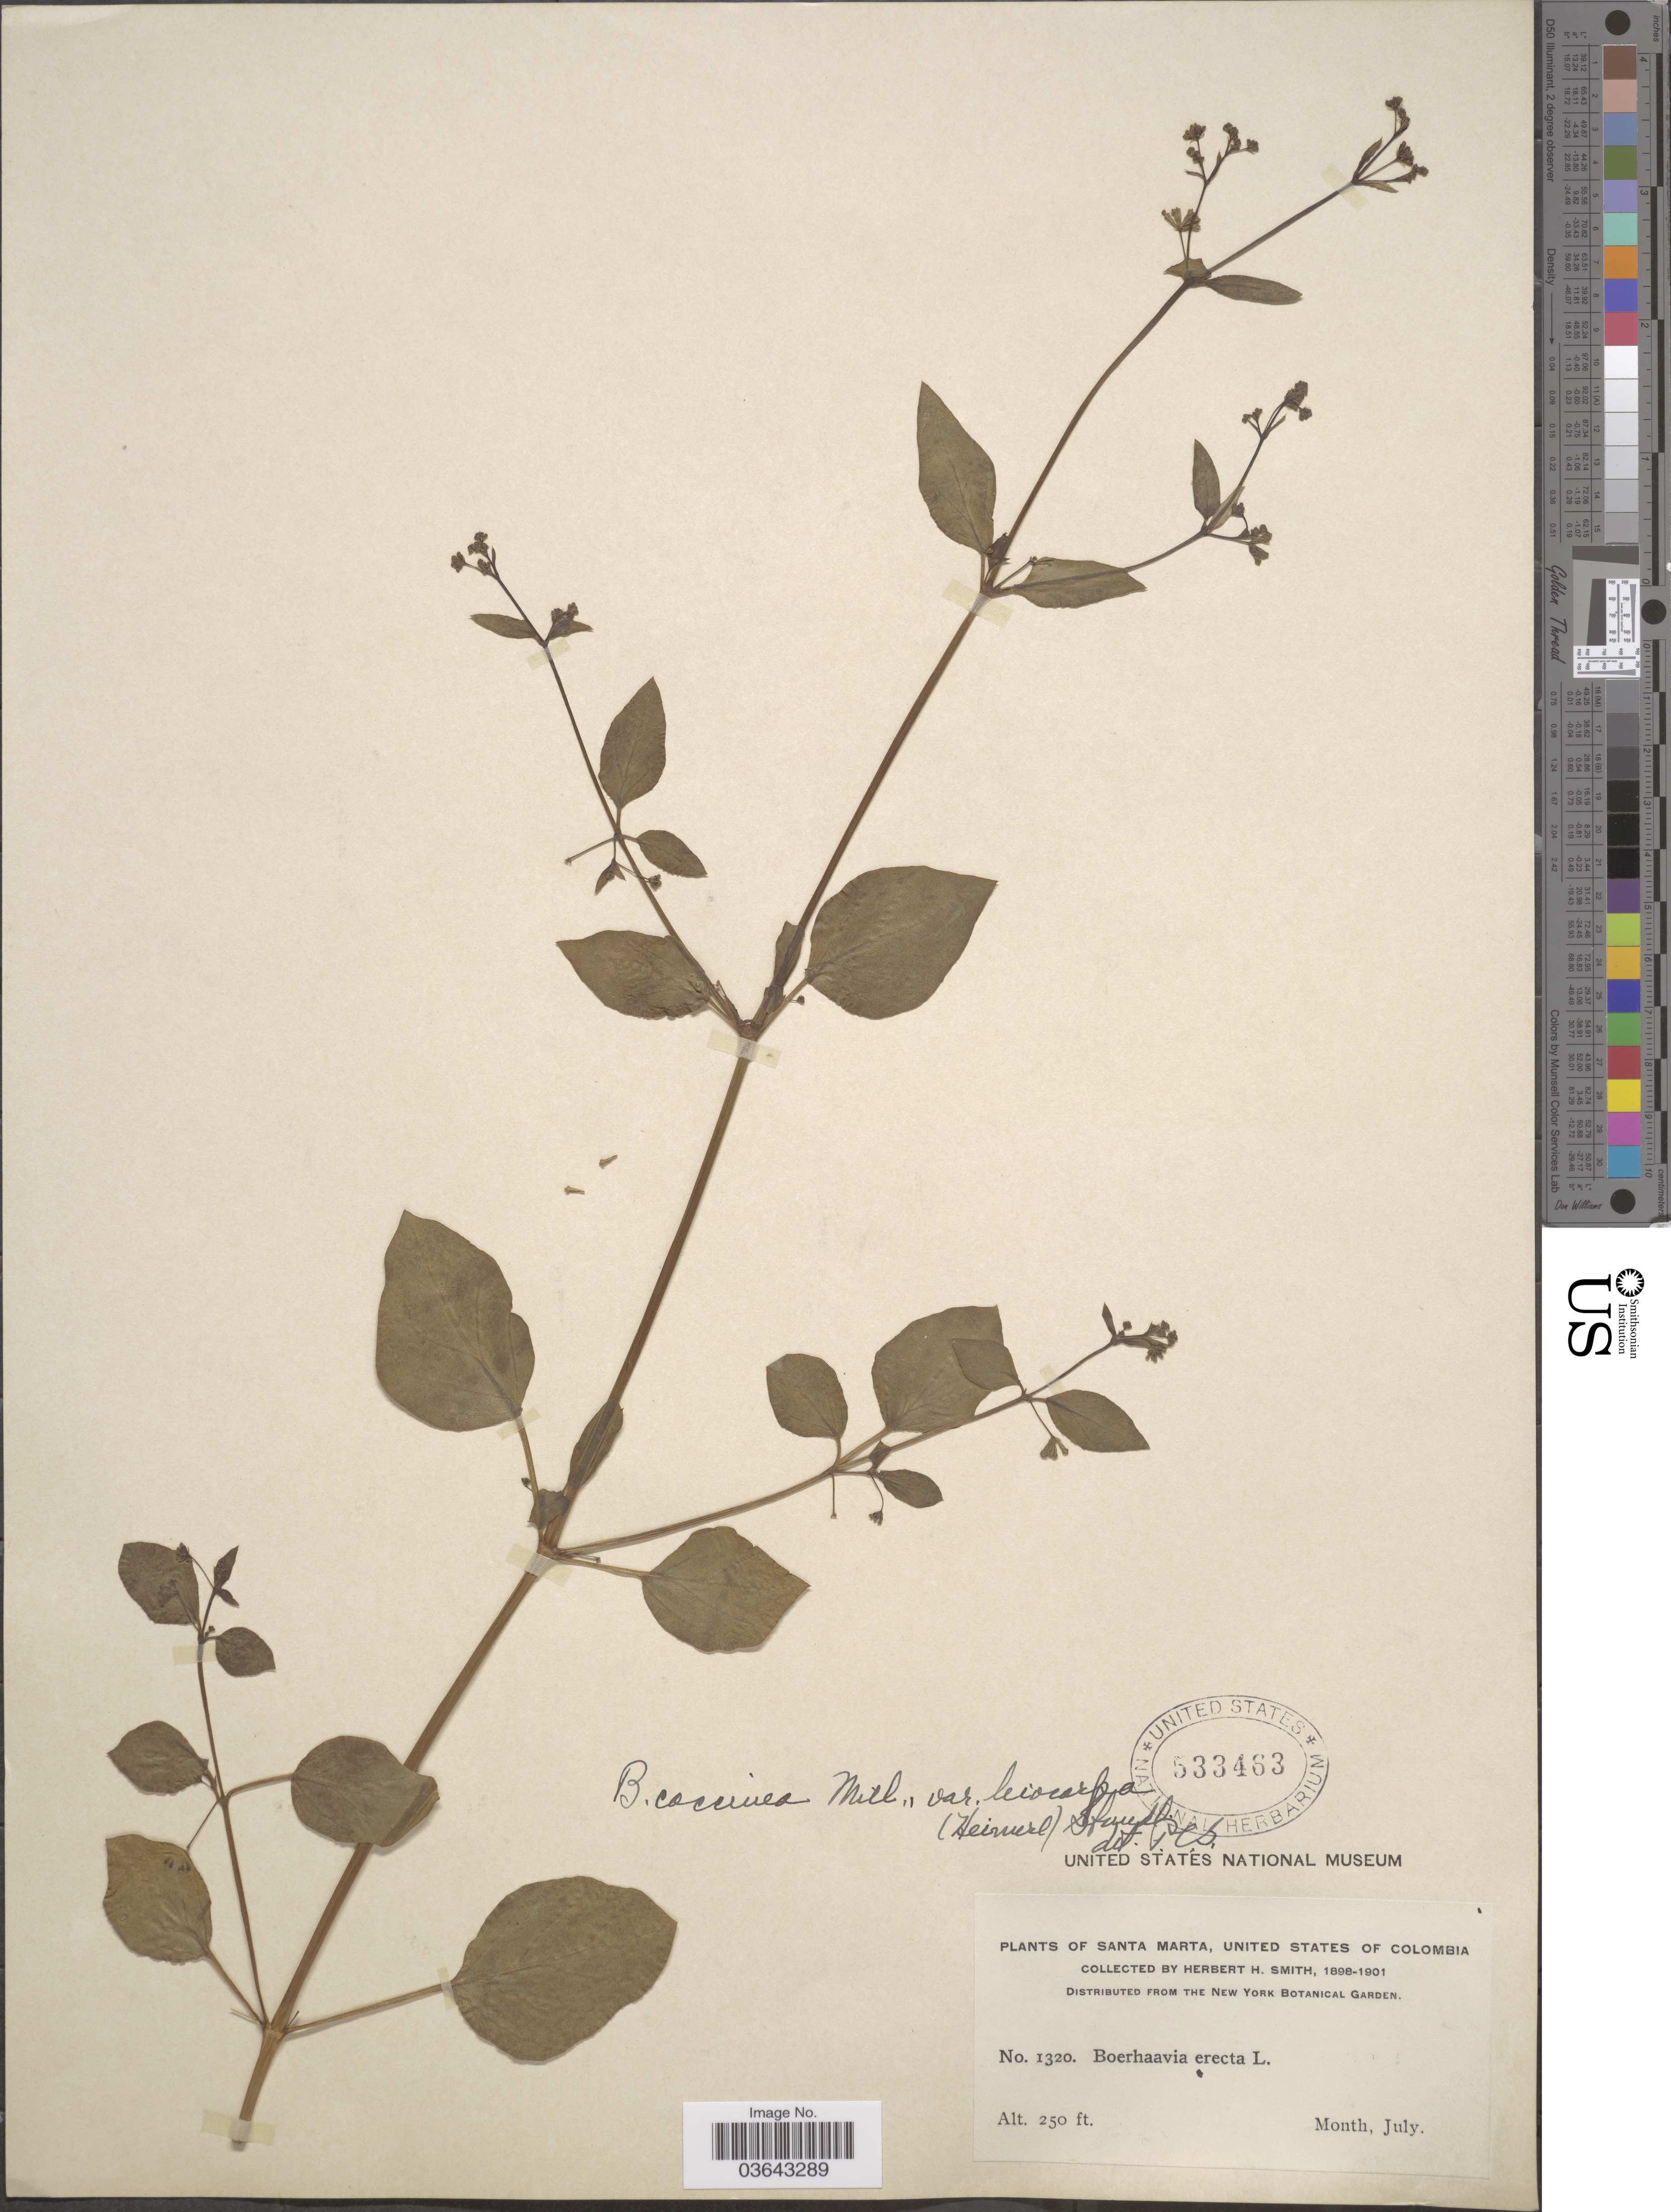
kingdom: Plantae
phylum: Tracheophyta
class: Magnoliopsida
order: Caryophyllales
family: Nyctaginaceae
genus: Boerhavia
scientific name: Boerhavia diffusa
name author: L.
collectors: Herbert H. Smith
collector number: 1320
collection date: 1898-07/1901-07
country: Colombia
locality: Santa Marta, United States of Colombia.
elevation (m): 76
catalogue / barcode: US 533463